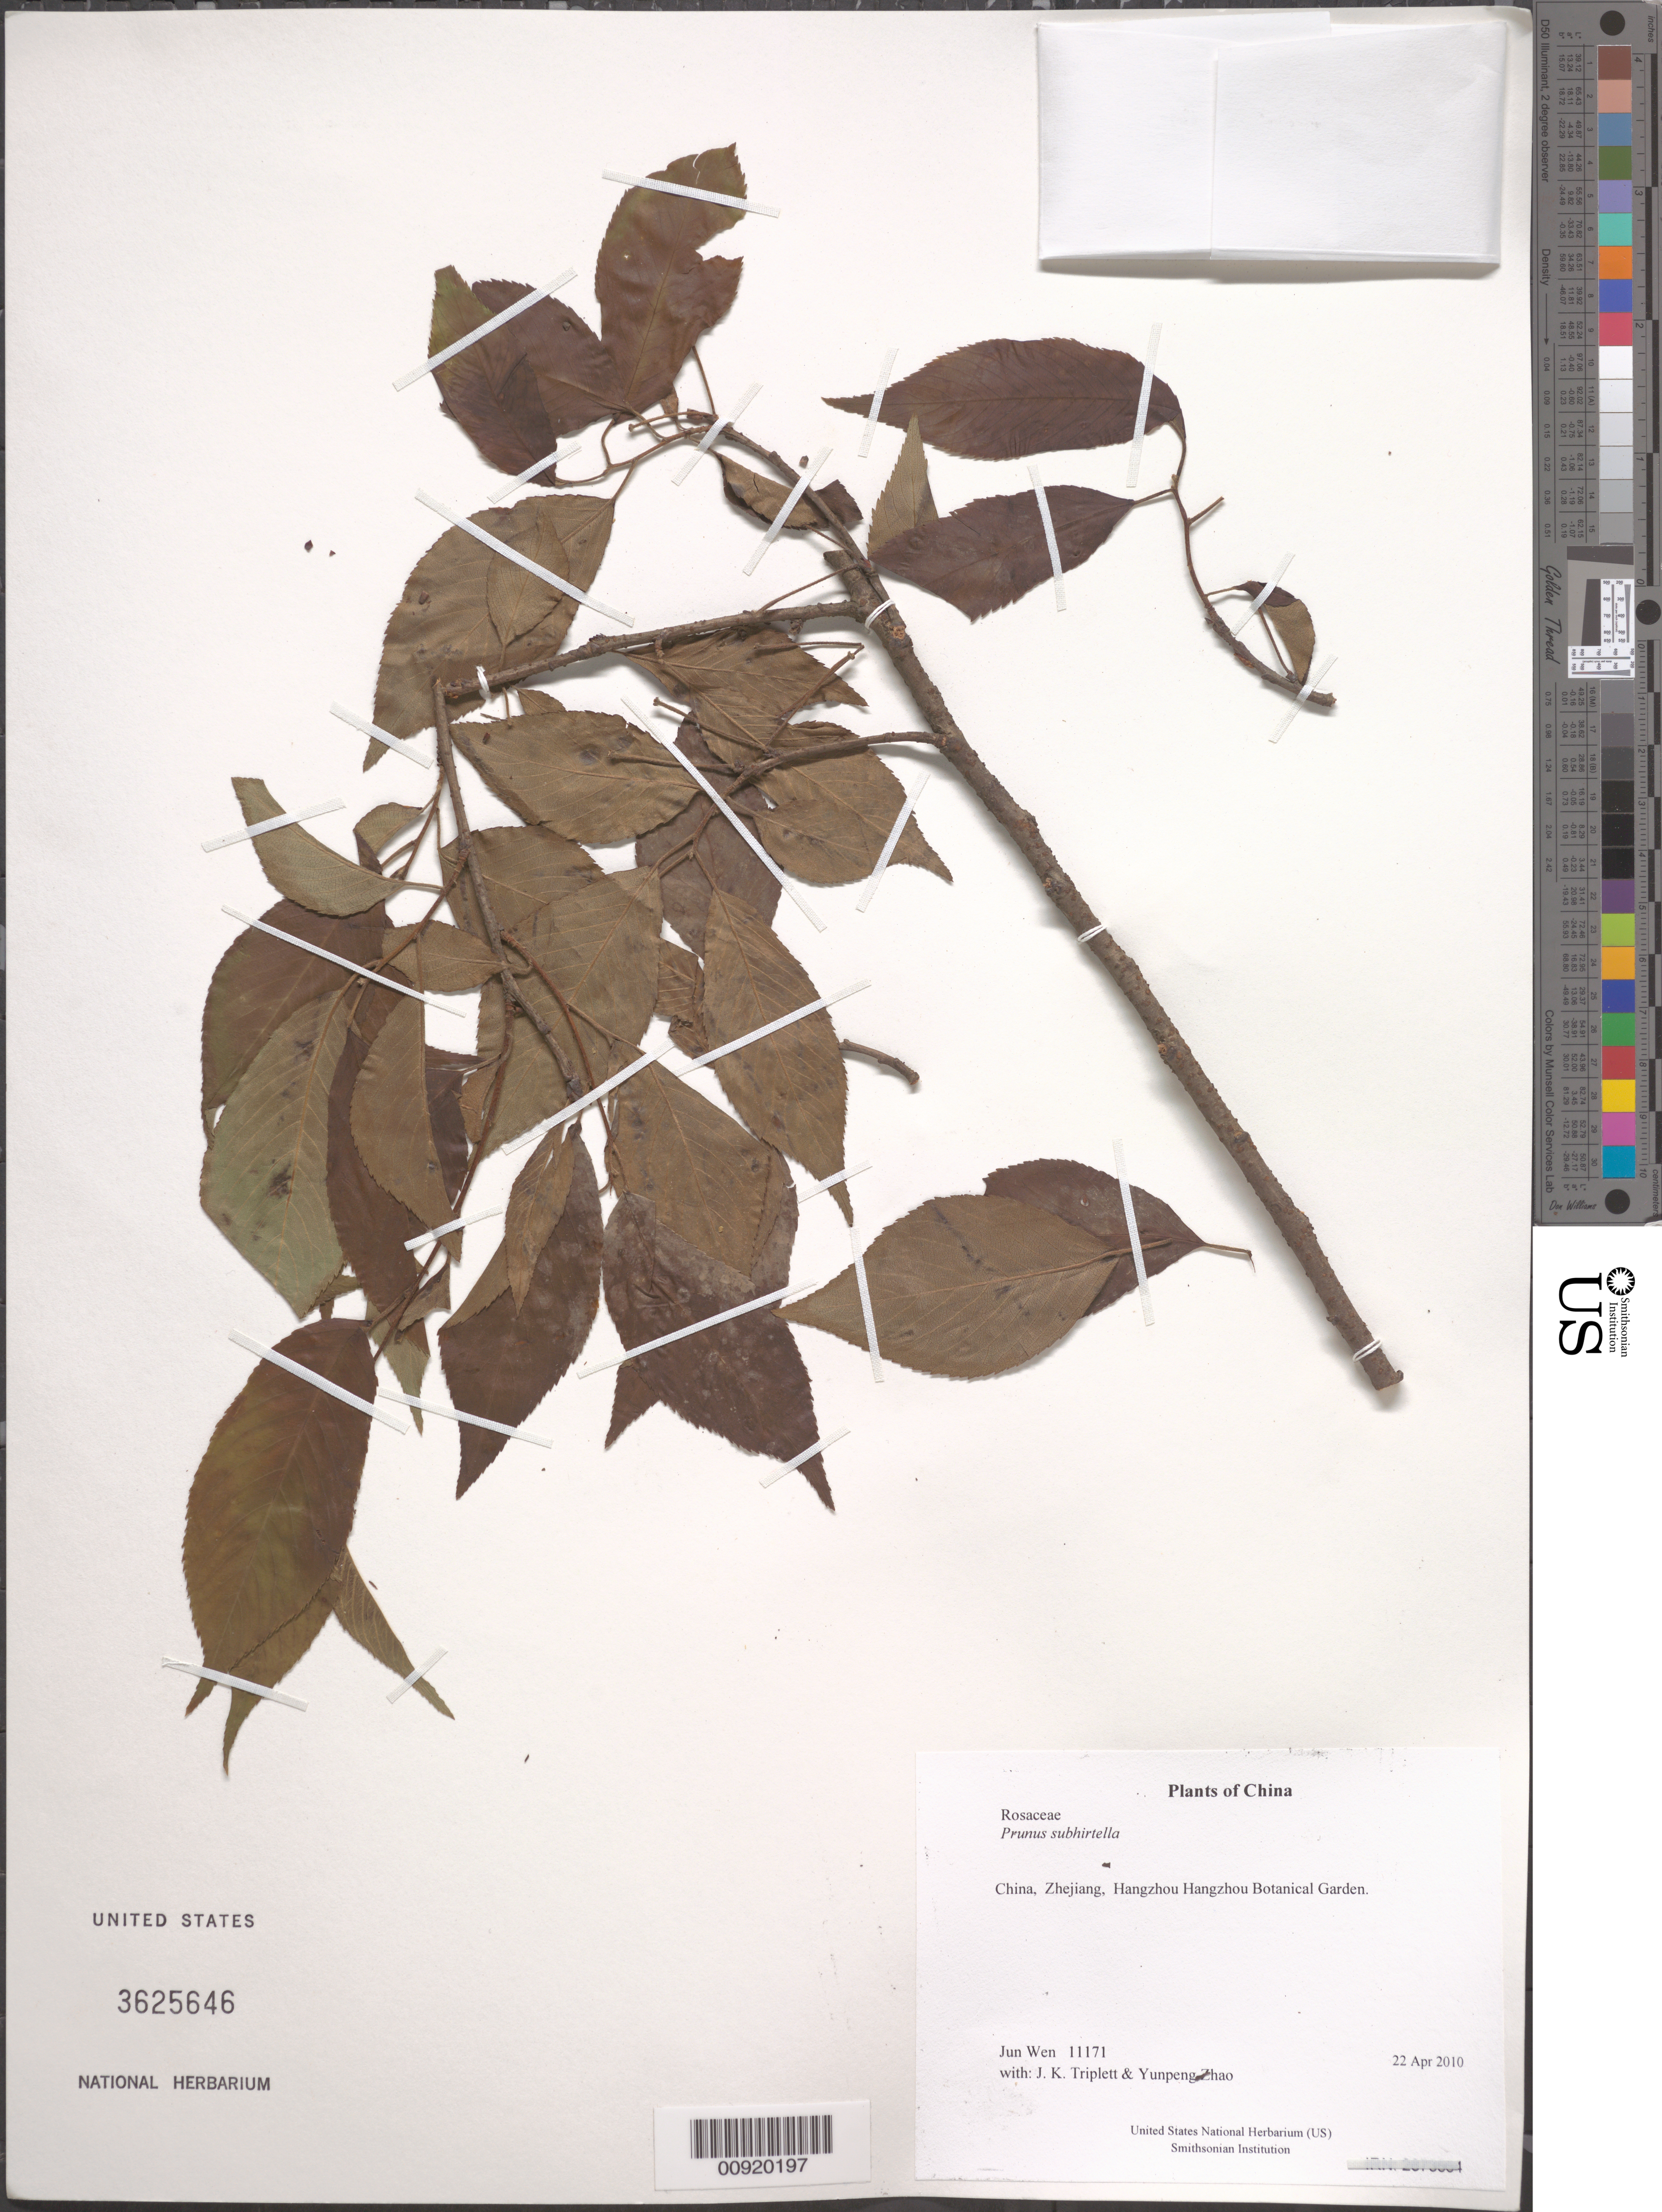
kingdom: Plantae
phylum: Tracheophyta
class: Magnoliopsida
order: Rosales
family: Rosaceae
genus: Prunus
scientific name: Prunus subhirtella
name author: Miq.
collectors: J. Wen, J. K. Triplett & Yunpeng Zhao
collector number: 11171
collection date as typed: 22 Apr 2010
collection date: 2010-04-22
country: China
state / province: Zhejiang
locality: Hangzhou Hangzhou Botanical Garden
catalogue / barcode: US 3625646